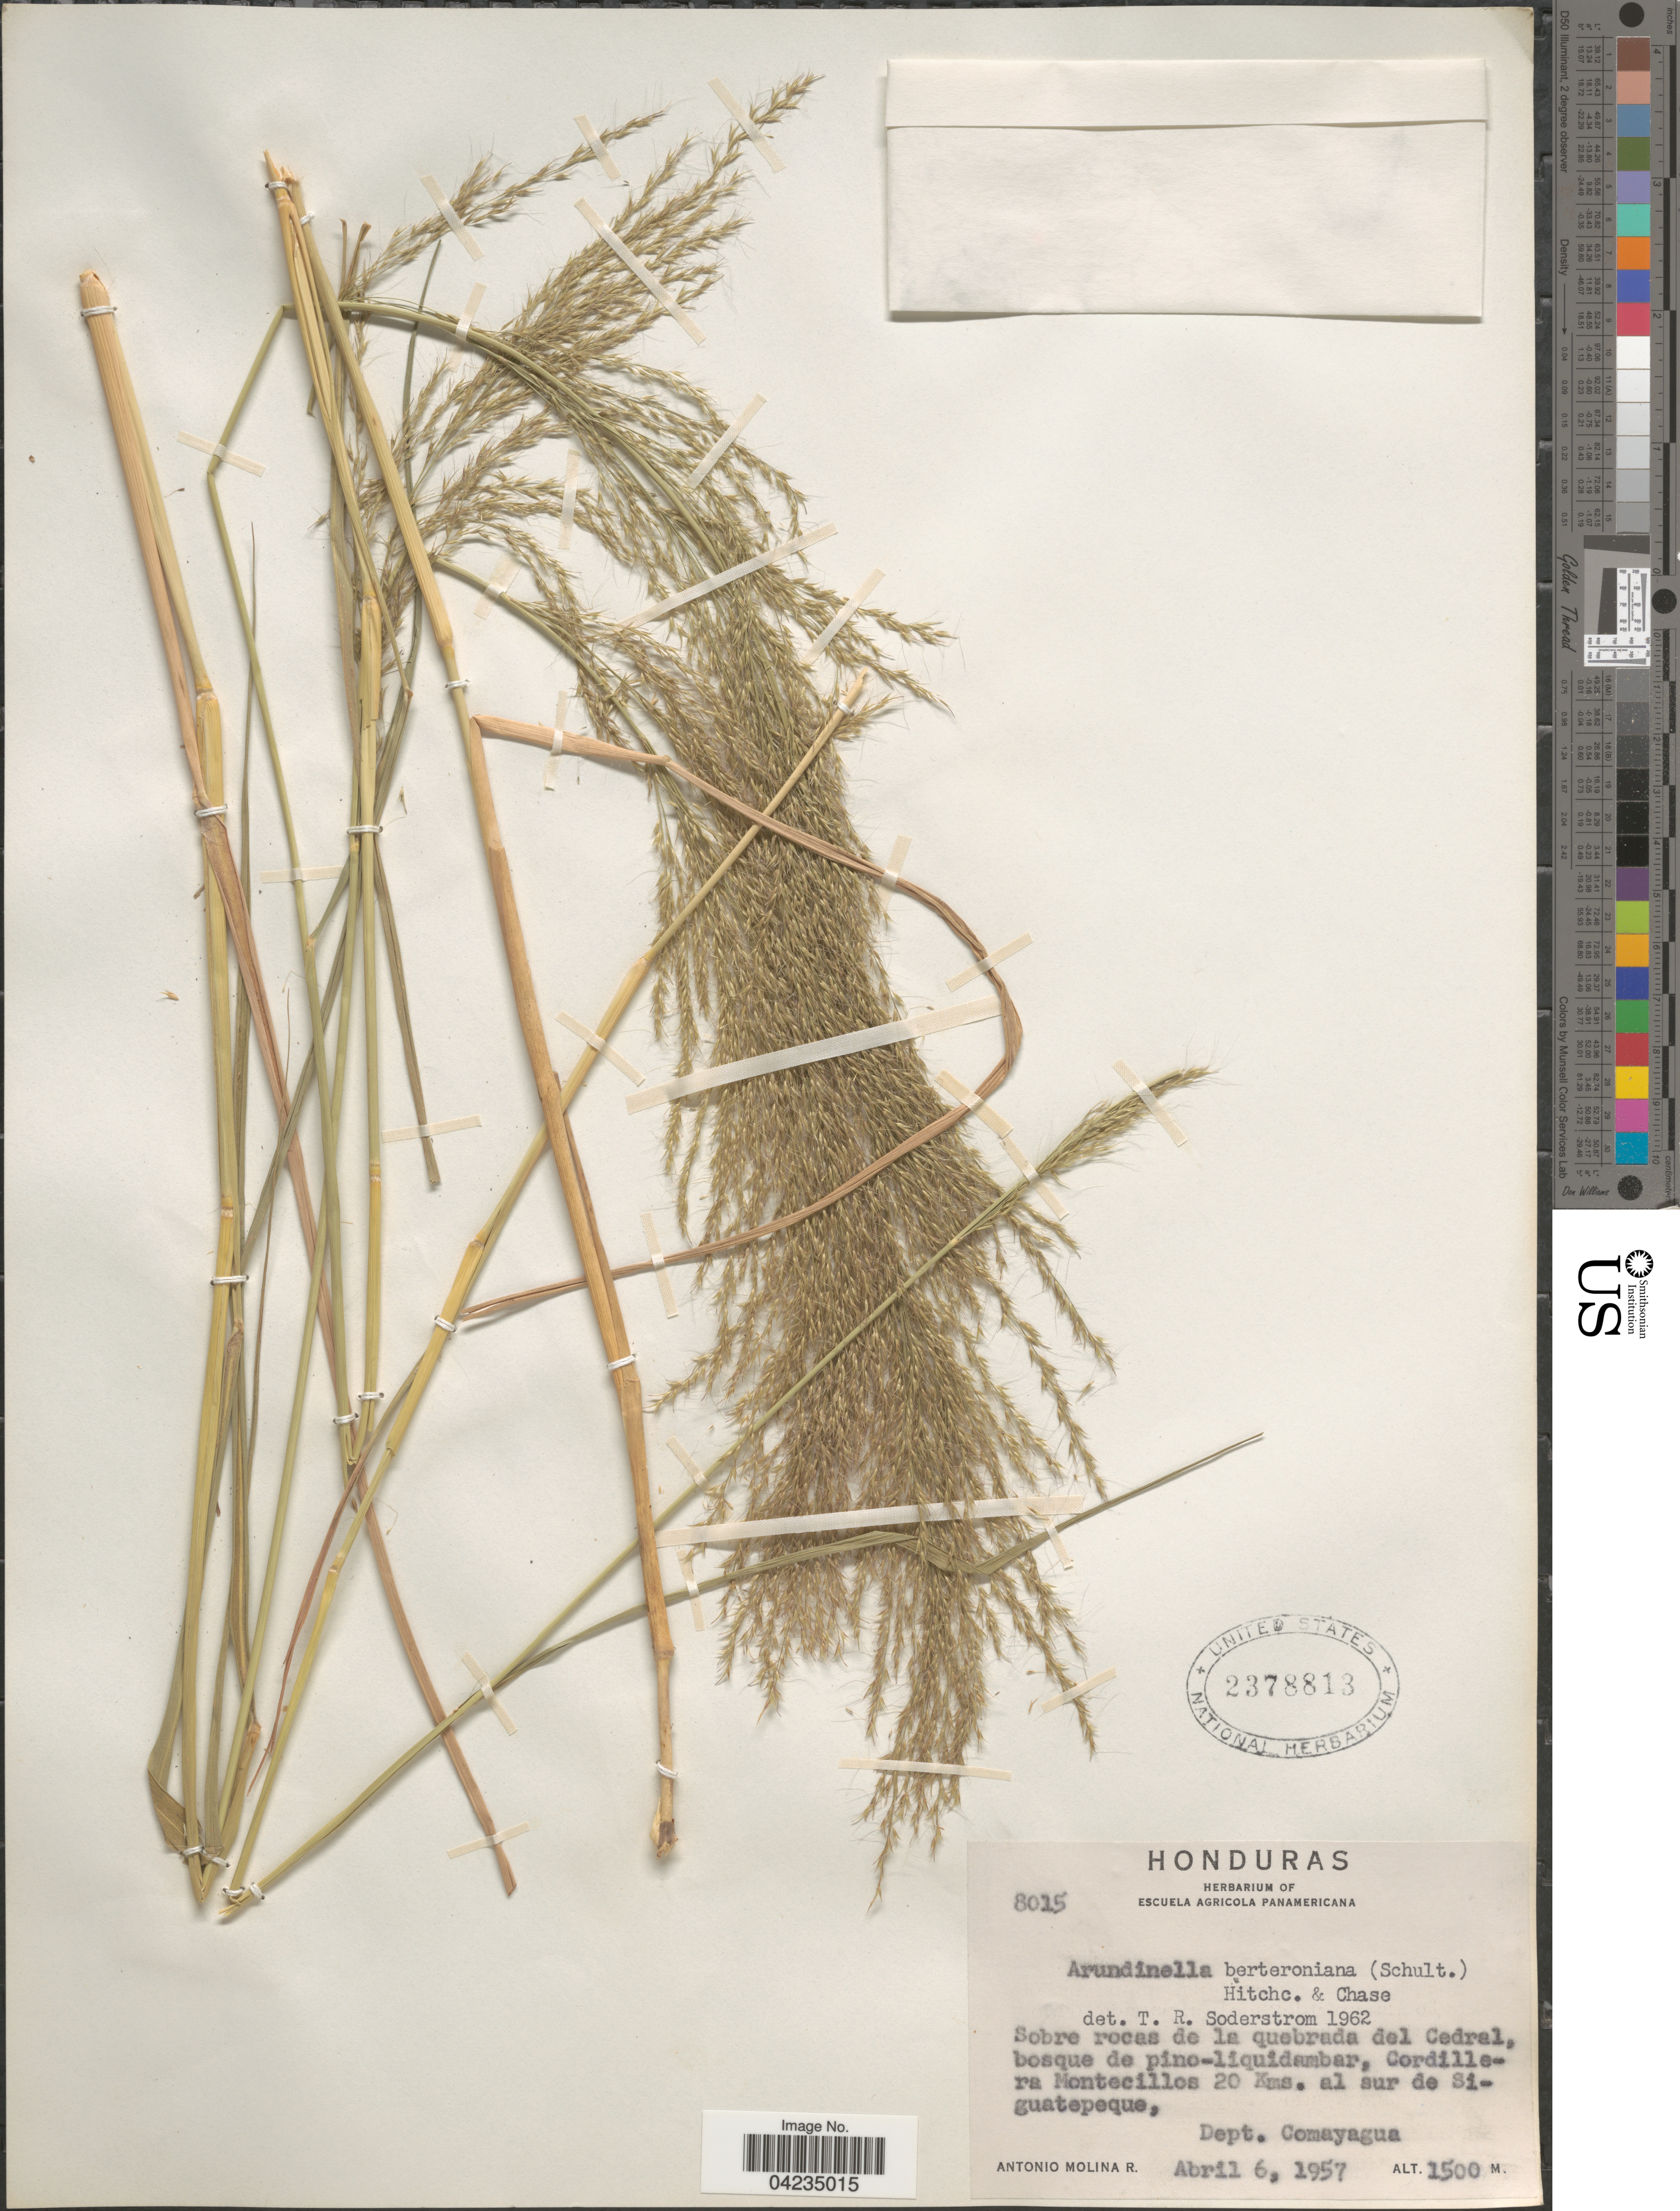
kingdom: Plantae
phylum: Tracheophyta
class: Liliopsida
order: Poales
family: Poaceae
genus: Arundinella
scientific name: Arundinella berteroniana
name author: (Schult.) Hitchc. & Chase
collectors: A. Molina R.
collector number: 8015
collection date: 1957-04-06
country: Honduras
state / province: Comayagua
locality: Sobre rocas de la quebrada del Cedral, bosque de pino-liquidambar, Cordillera Montecillos 20 Kms. al sur de Siguatepeque, Dept. Comayagua.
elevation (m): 1500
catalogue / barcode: US 2378813